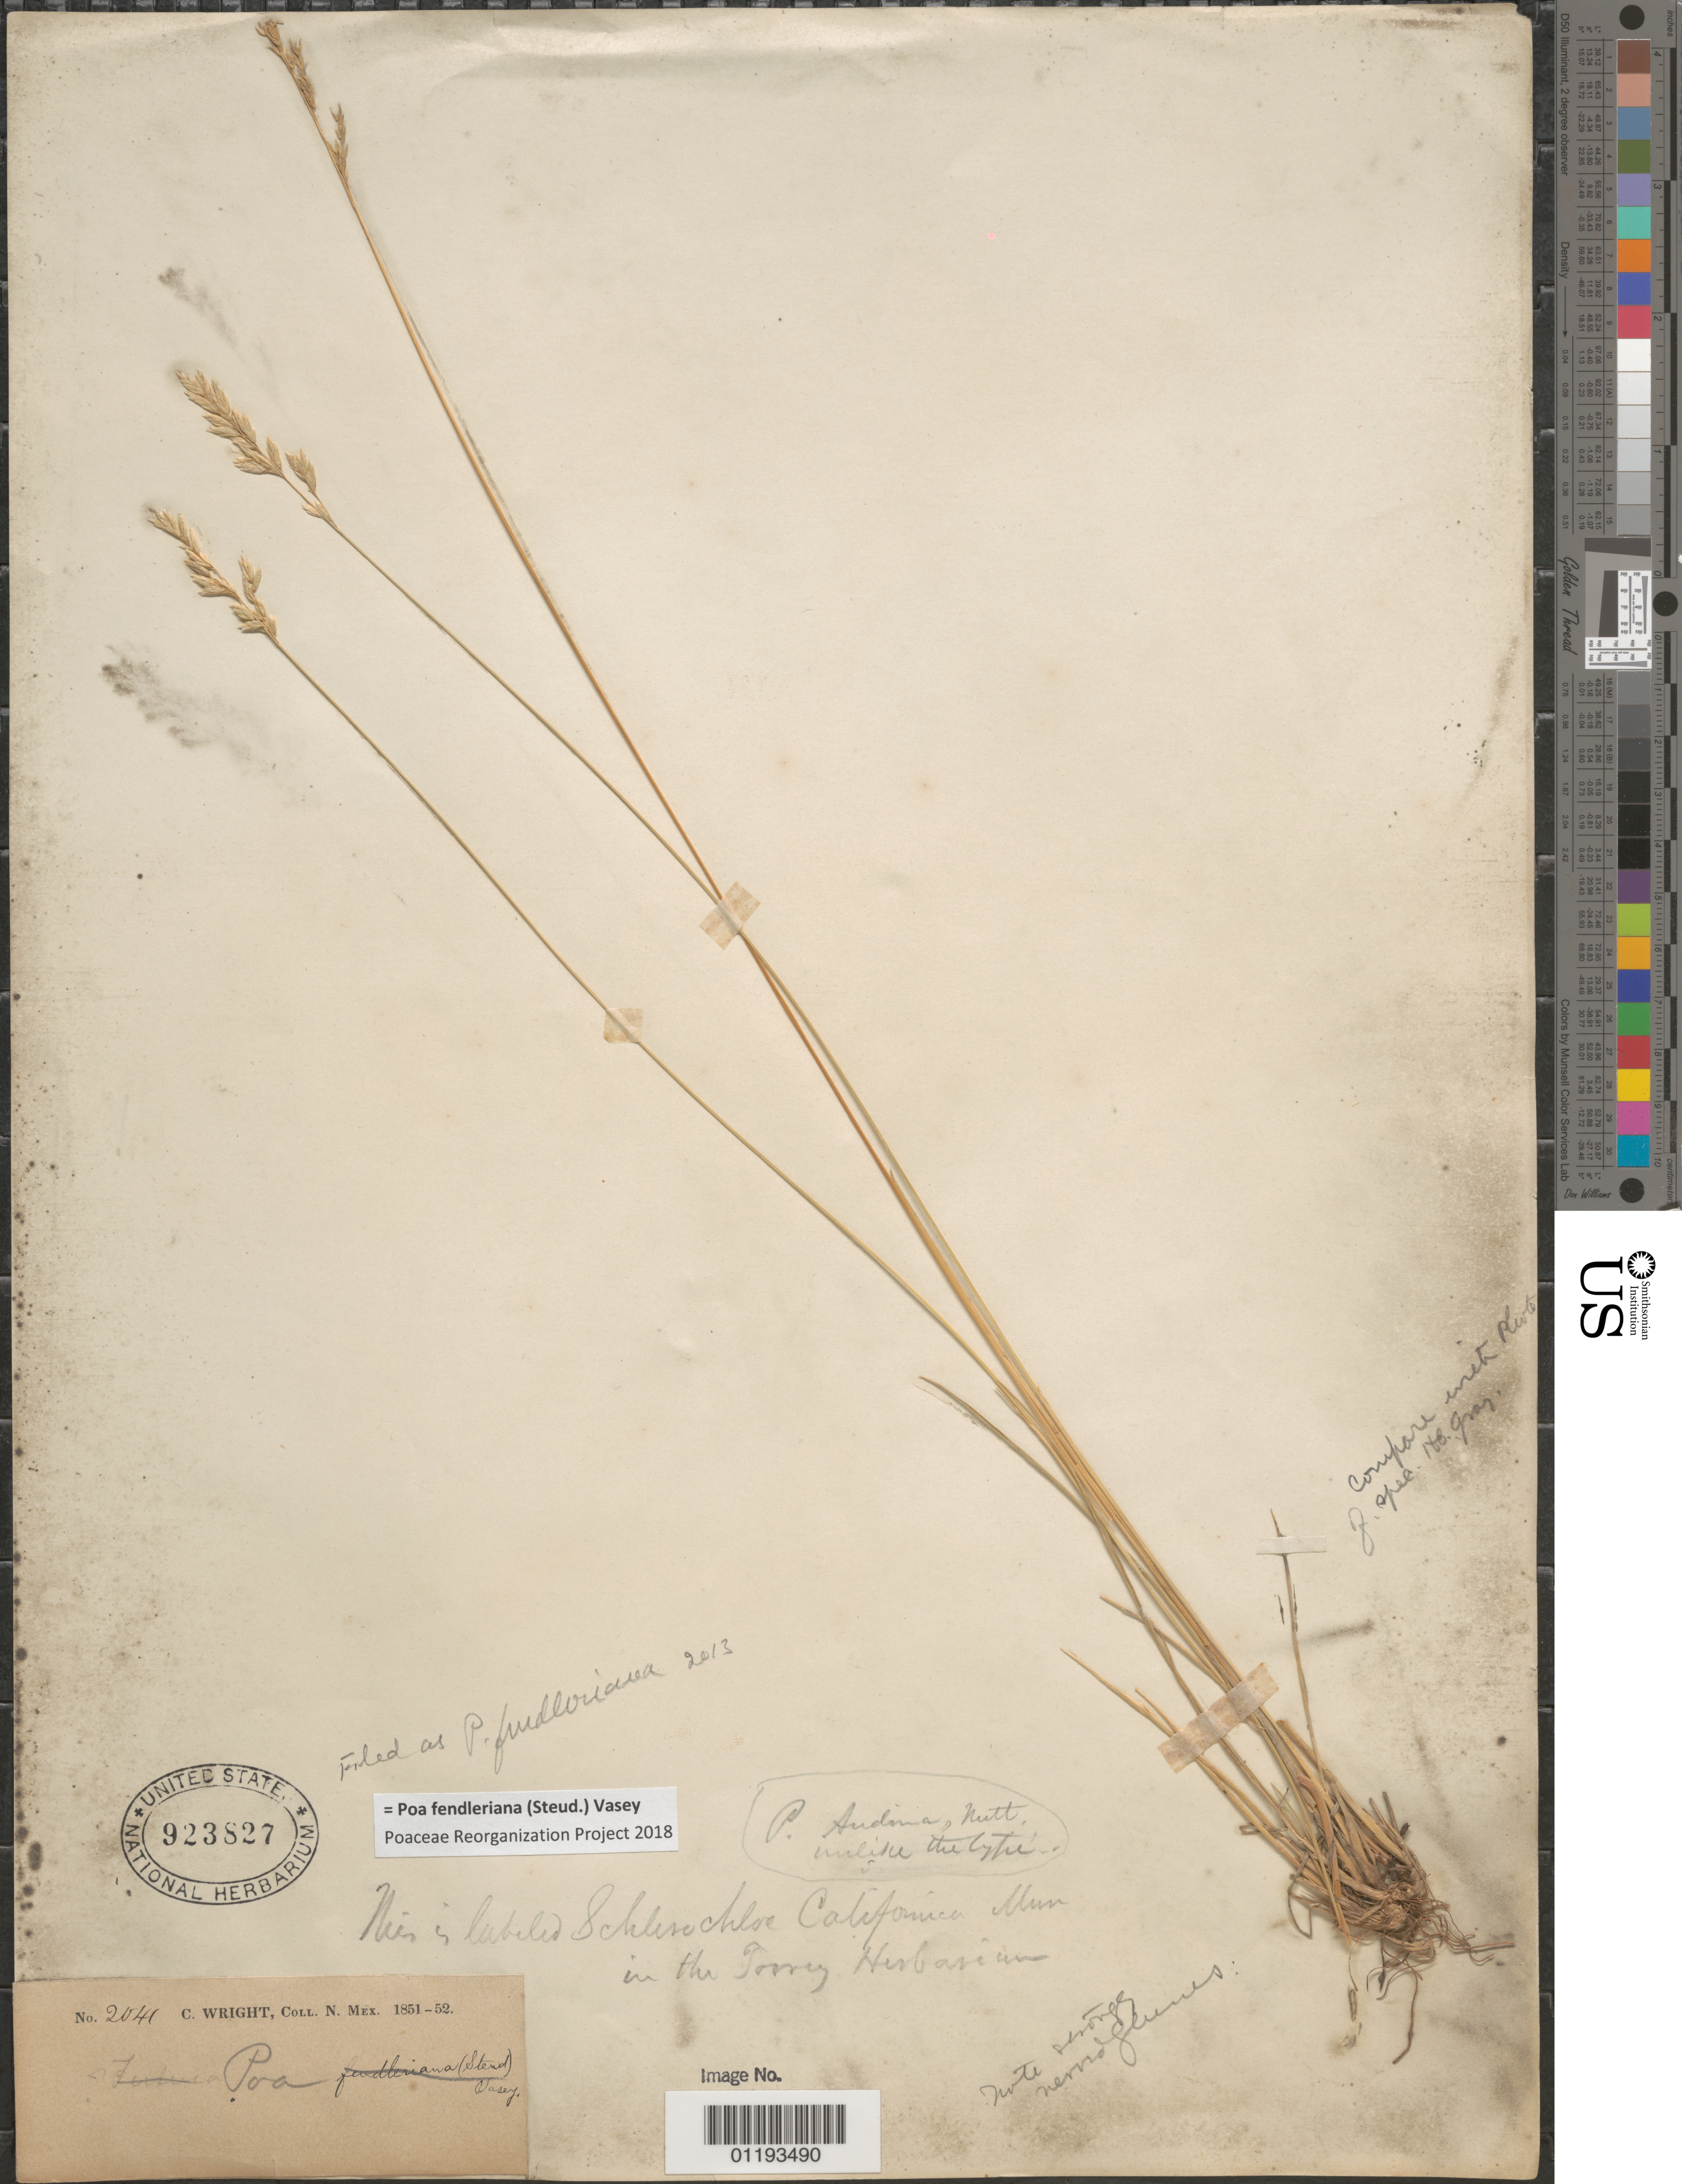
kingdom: Plantae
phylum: Tracheophyta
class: Liliopsida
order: Poales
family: Poaceae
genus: Poa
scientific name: Poa fendleriana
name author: (Steud.) Vasey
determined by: Poaceae Reorganization Project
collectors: C. Wright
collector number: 2041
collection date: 1851/1852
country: United States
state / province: New Mexico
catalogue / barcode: US 923827